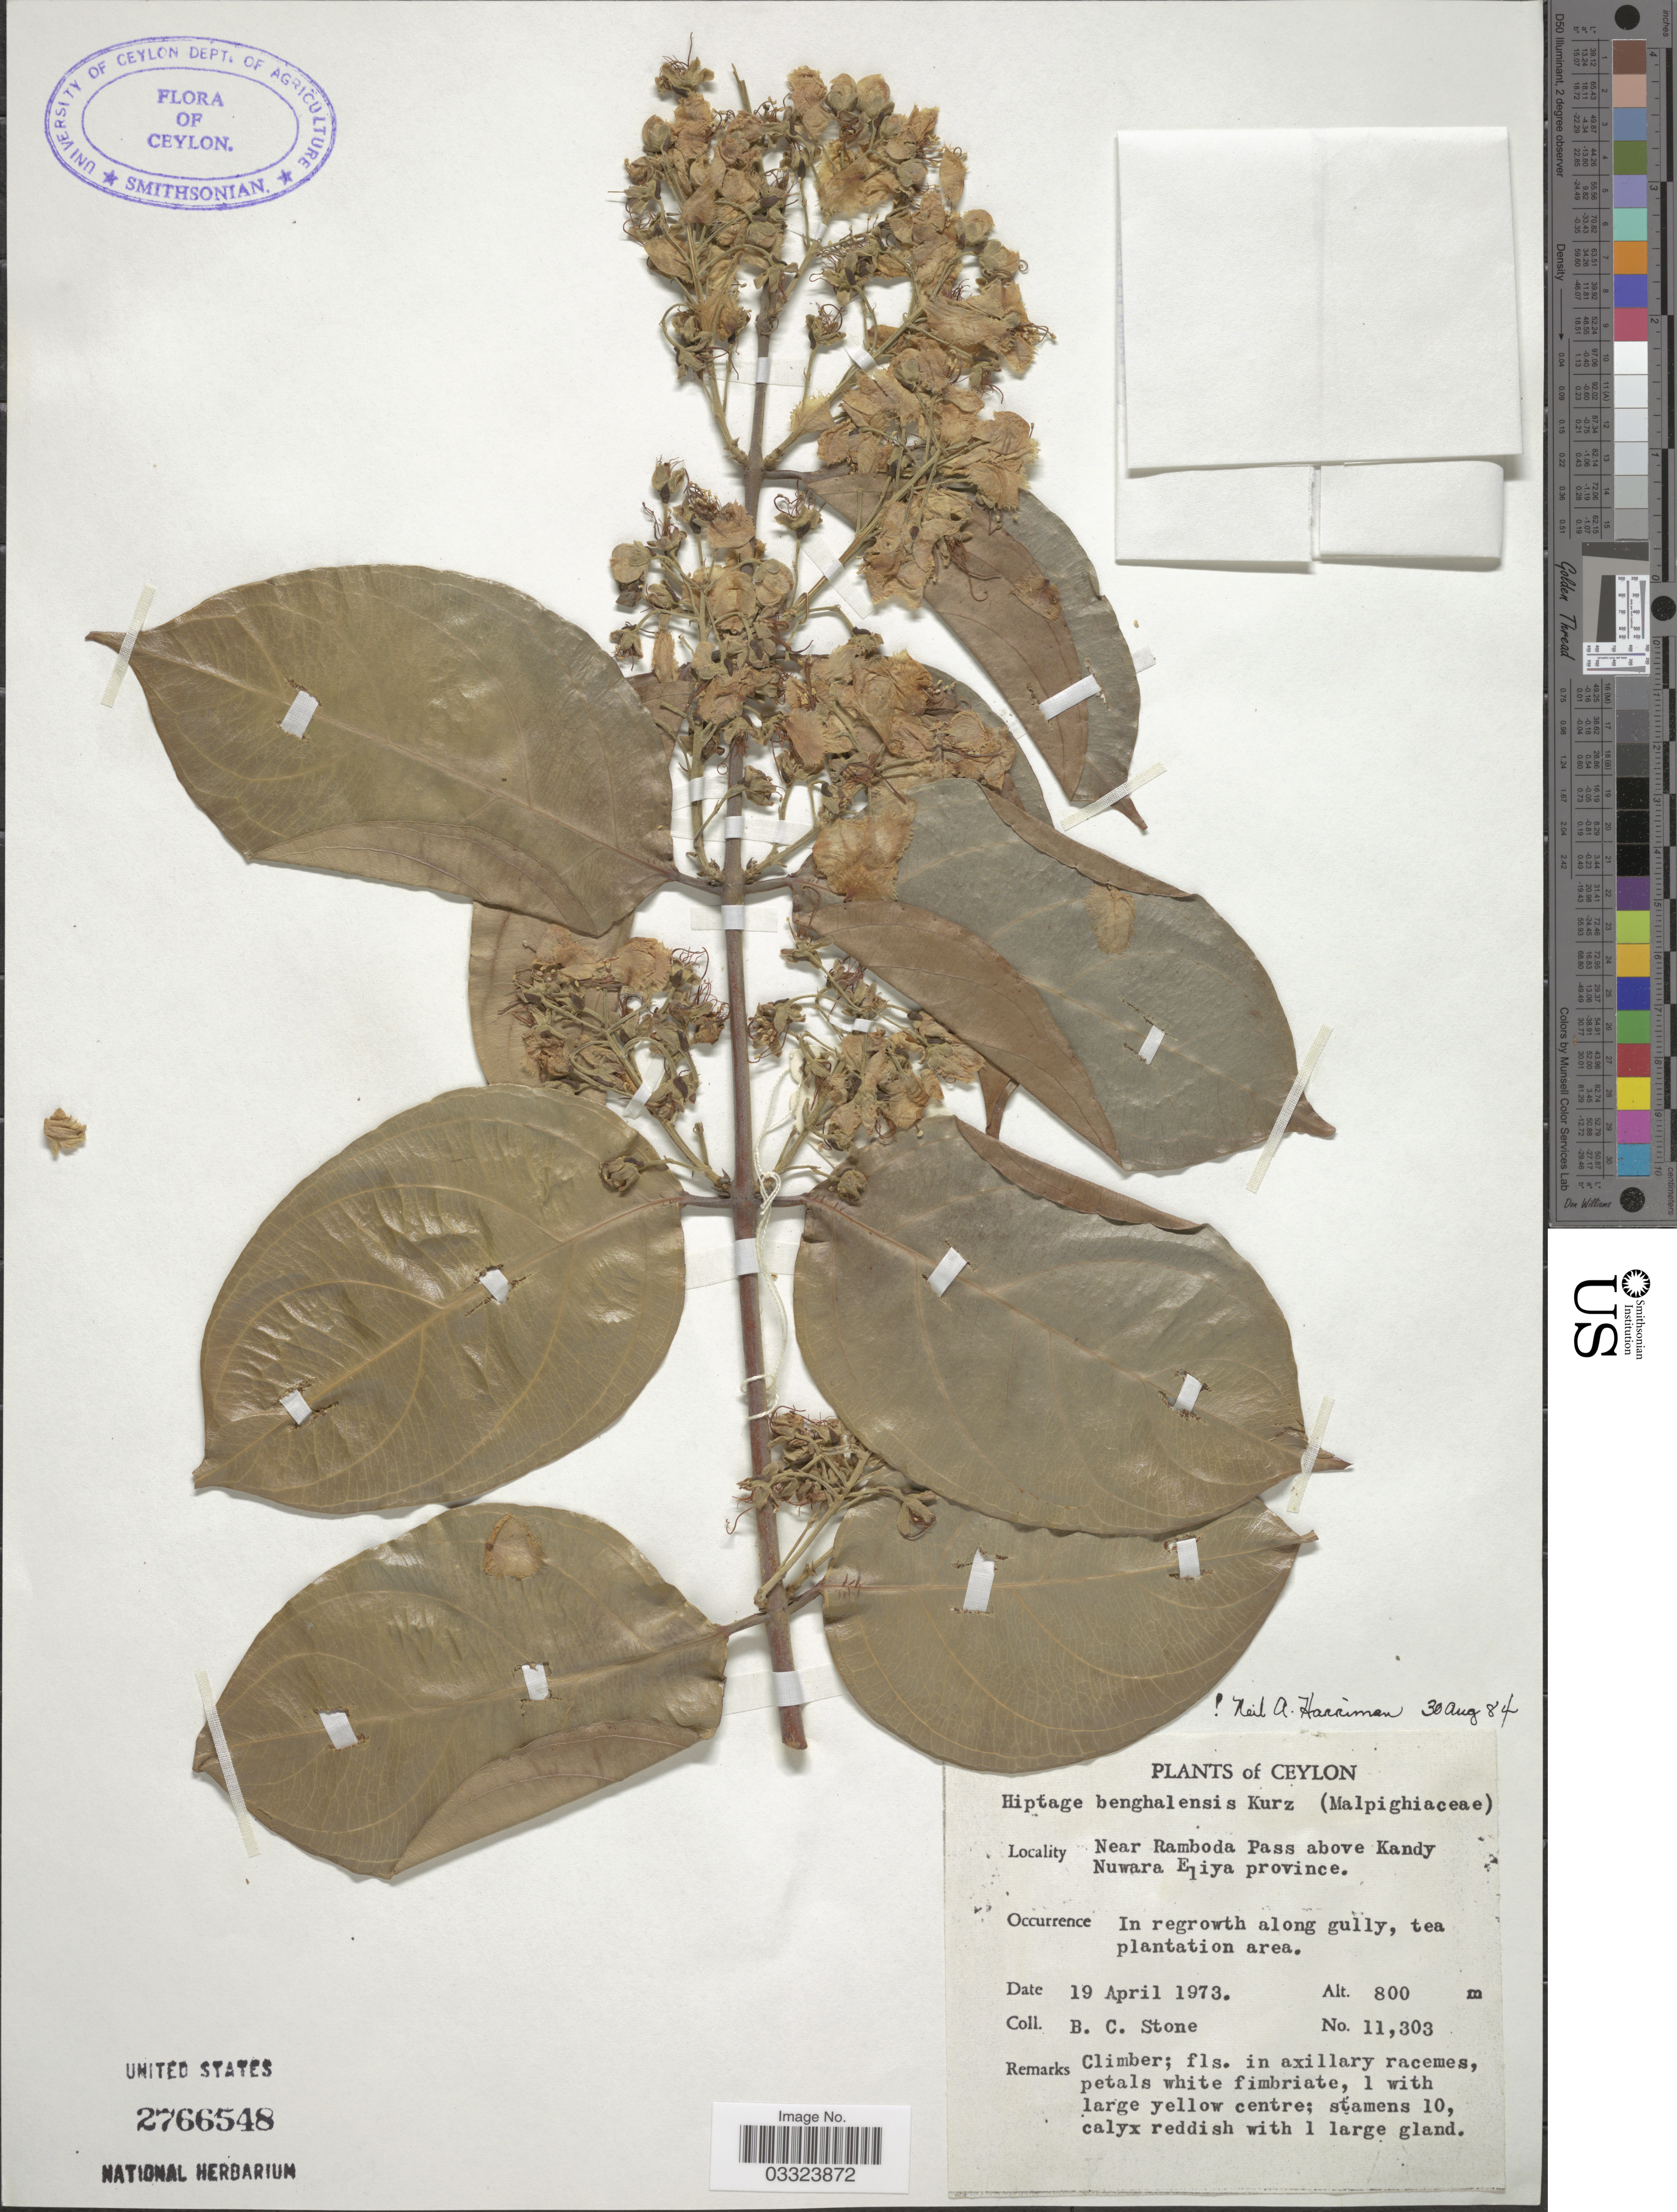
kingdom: Plantae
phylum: Tracheophyta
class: Magnoliopsida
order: Malpighiales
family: Malpighiaceae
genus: Hiptage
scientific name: Hiptage benghalensis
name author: (L.) Kurz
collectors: B. C. Stone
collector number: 11303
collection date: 1973-04-19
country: Sri Lanka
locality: Ceylon. Near Ramboda Pass above Kandy Nuwara Eliya province. Tea plantation area.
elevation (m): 800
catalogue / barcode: US 2766548